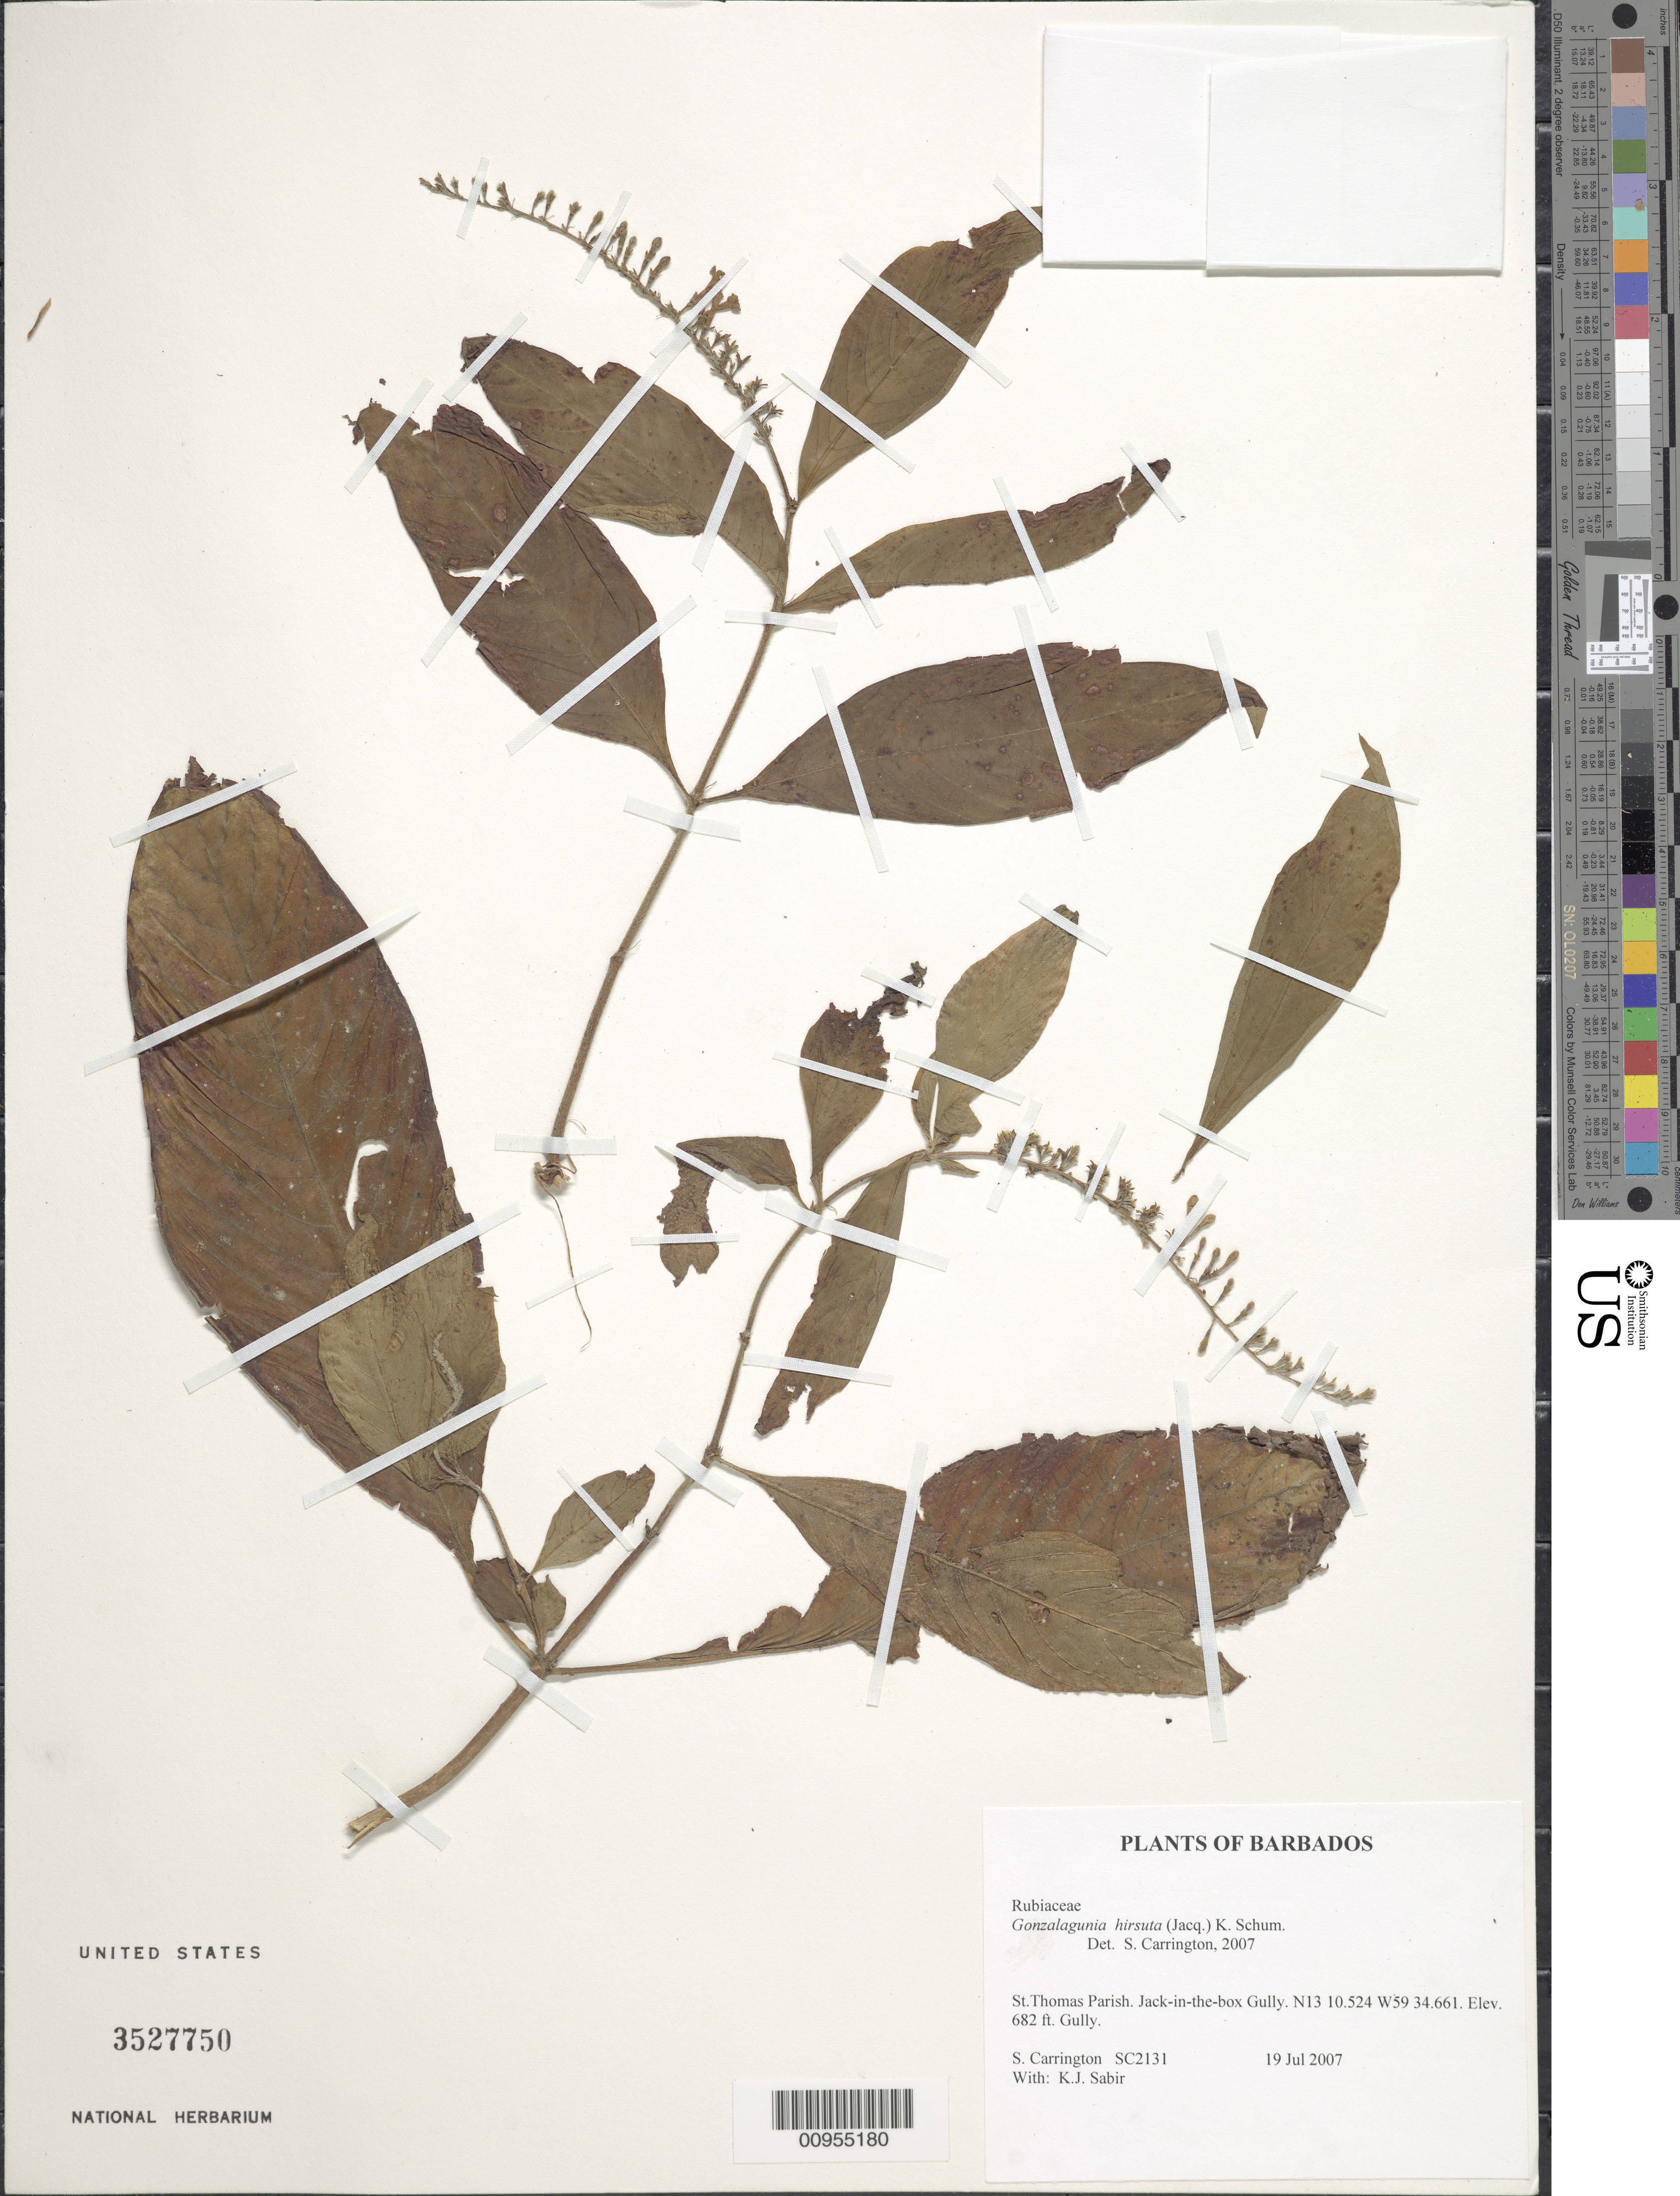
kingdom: Plantae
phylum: Tracheophyta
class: Magnoliopsida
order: Gentianales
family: Rubiaceae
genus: Gonzalagunia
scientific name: Gonzalagunia hirsuta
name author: (Jacq.) K. Schum.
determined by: Carrington, C. M. S.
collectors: C. M. S. Carrington & K. Sabir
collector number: SC 2131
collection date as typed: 19 Jul 2007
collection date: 2007-07-19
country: Barbados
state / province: Saint Thomas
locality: Jack-in-the-box Gully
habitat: gully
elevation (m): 208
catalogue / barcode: US 3527750